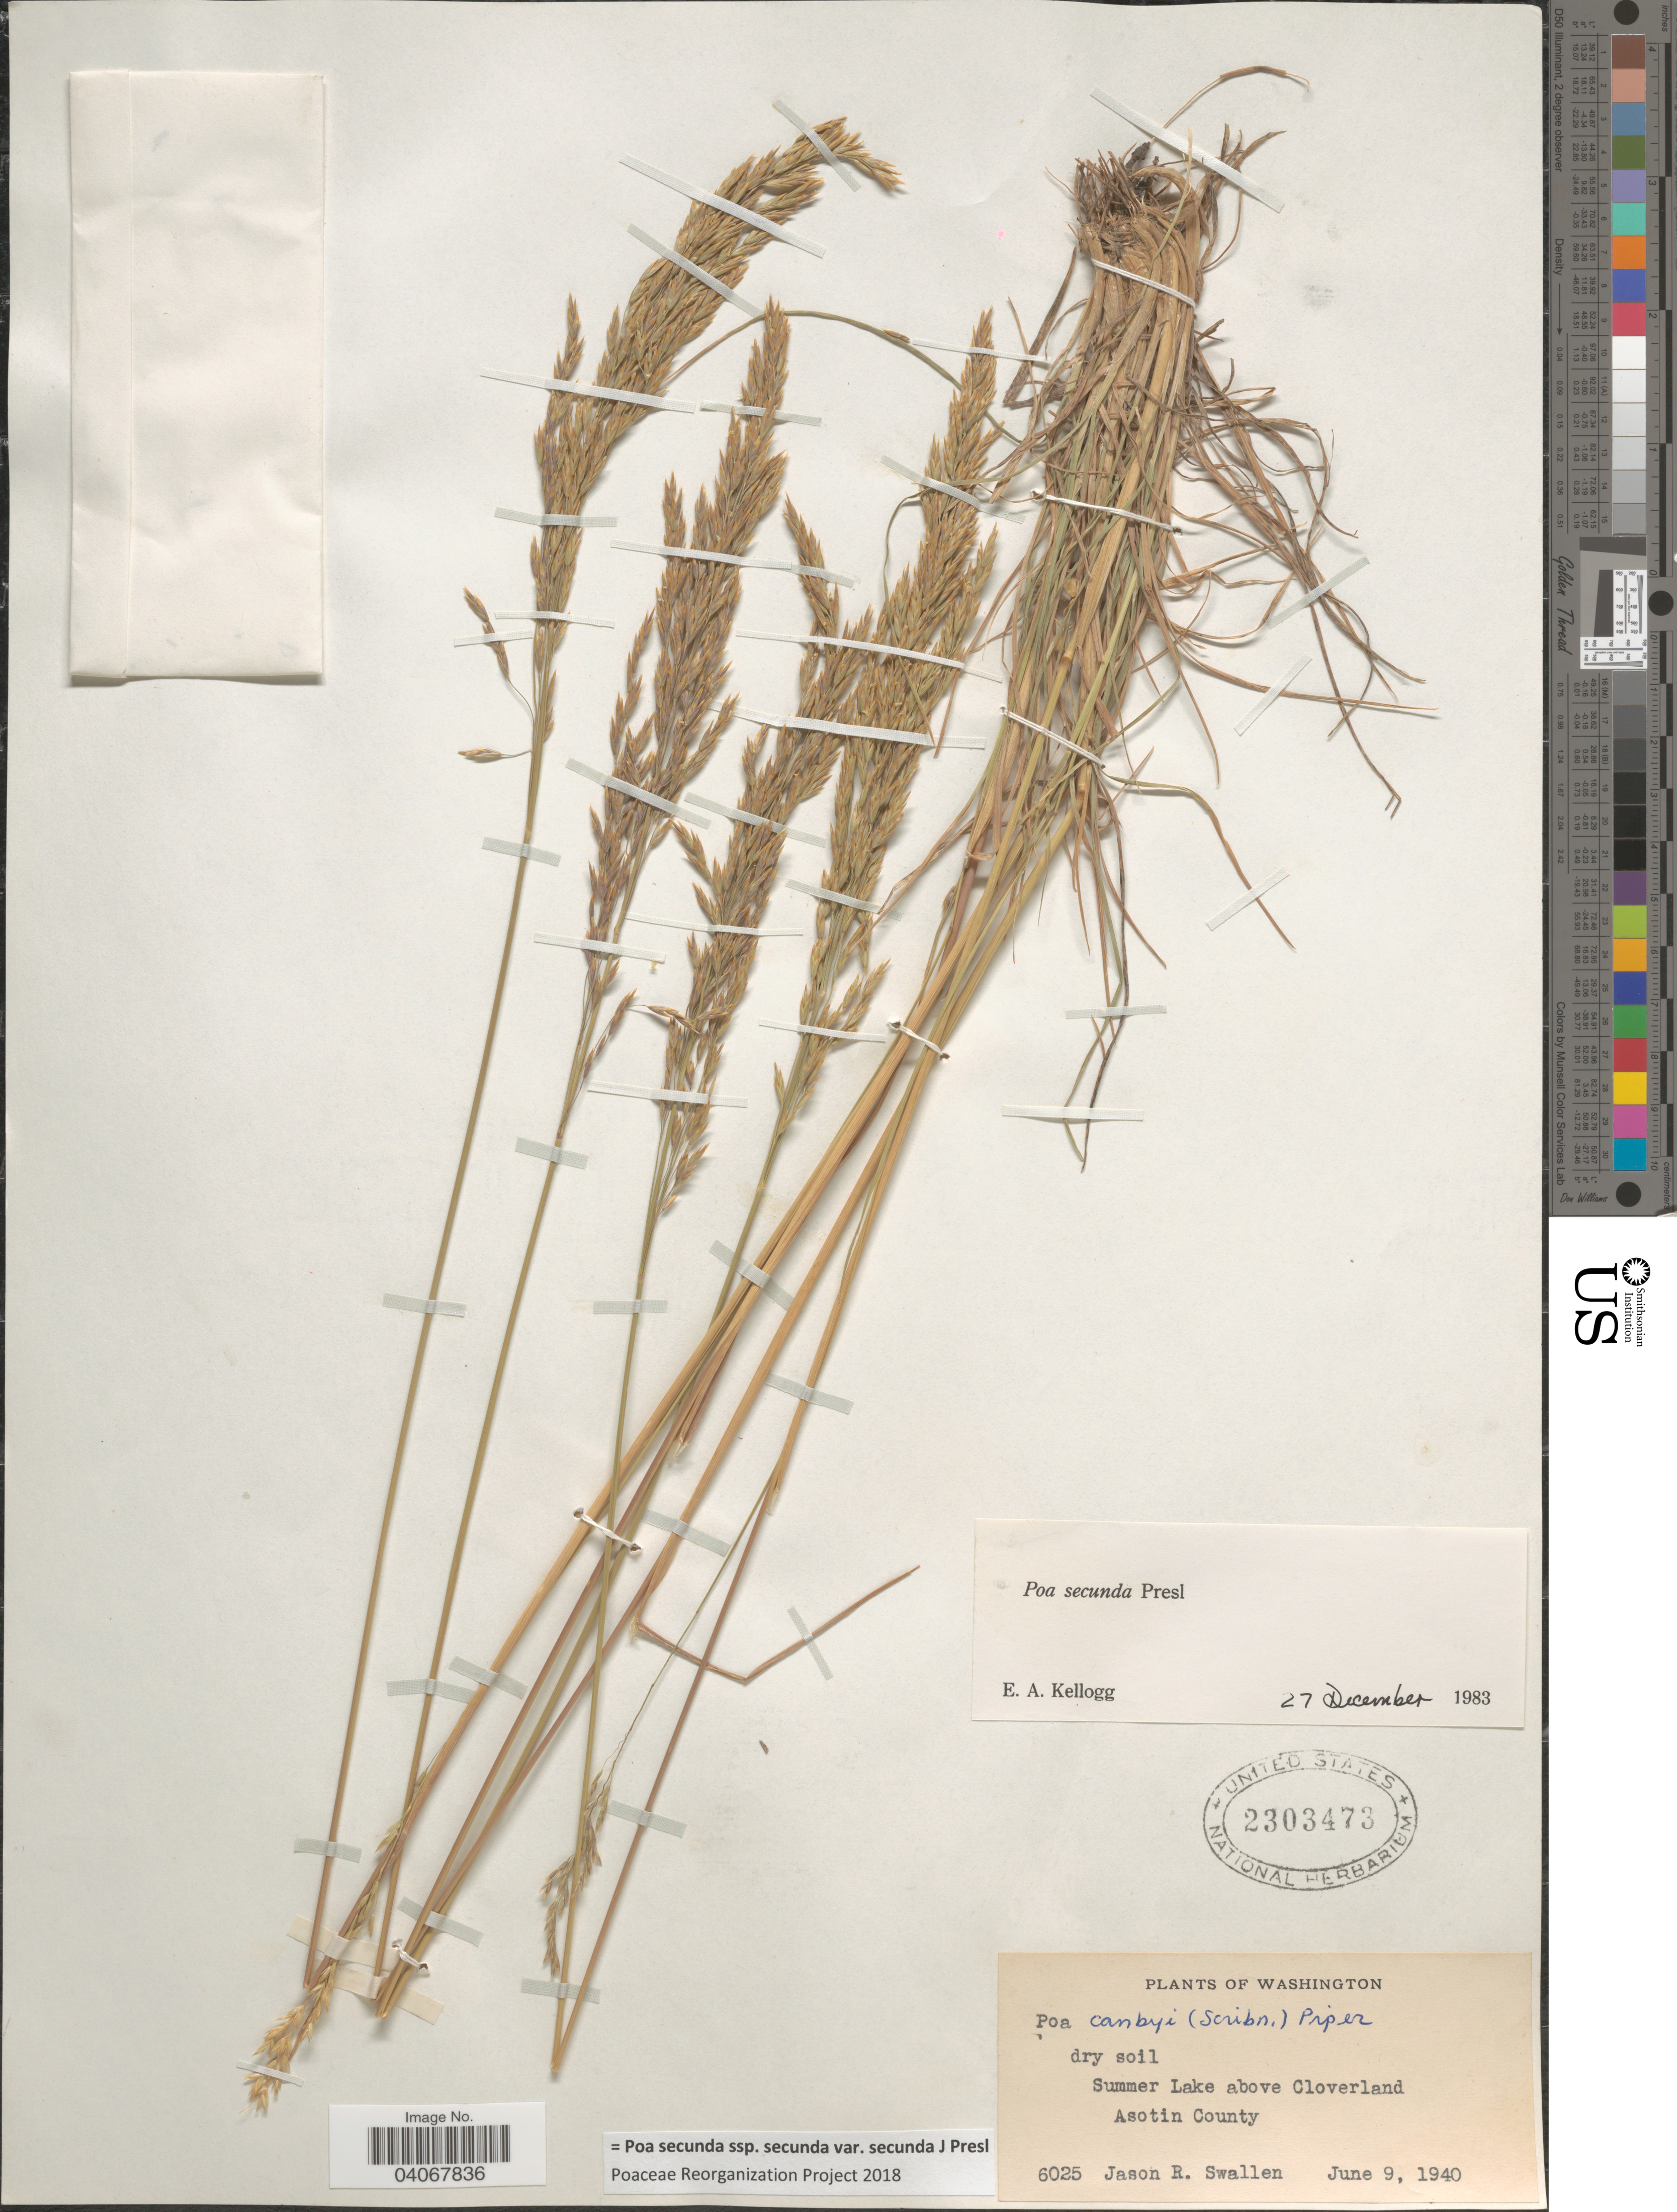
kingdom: Plantae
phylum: Tracheophyta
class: Liliopsida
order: Poales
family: Poaceae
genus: Poa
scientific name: Poa secunda subsp. secunda var. secunda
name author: J. Presl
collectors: J. R. Swallen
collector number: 6025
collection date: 1940-06-09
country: United States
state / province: Washington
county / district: Asotin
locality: Dry soil Summer Lake above Cloverland. Asotin County.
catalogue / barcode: US 2303473